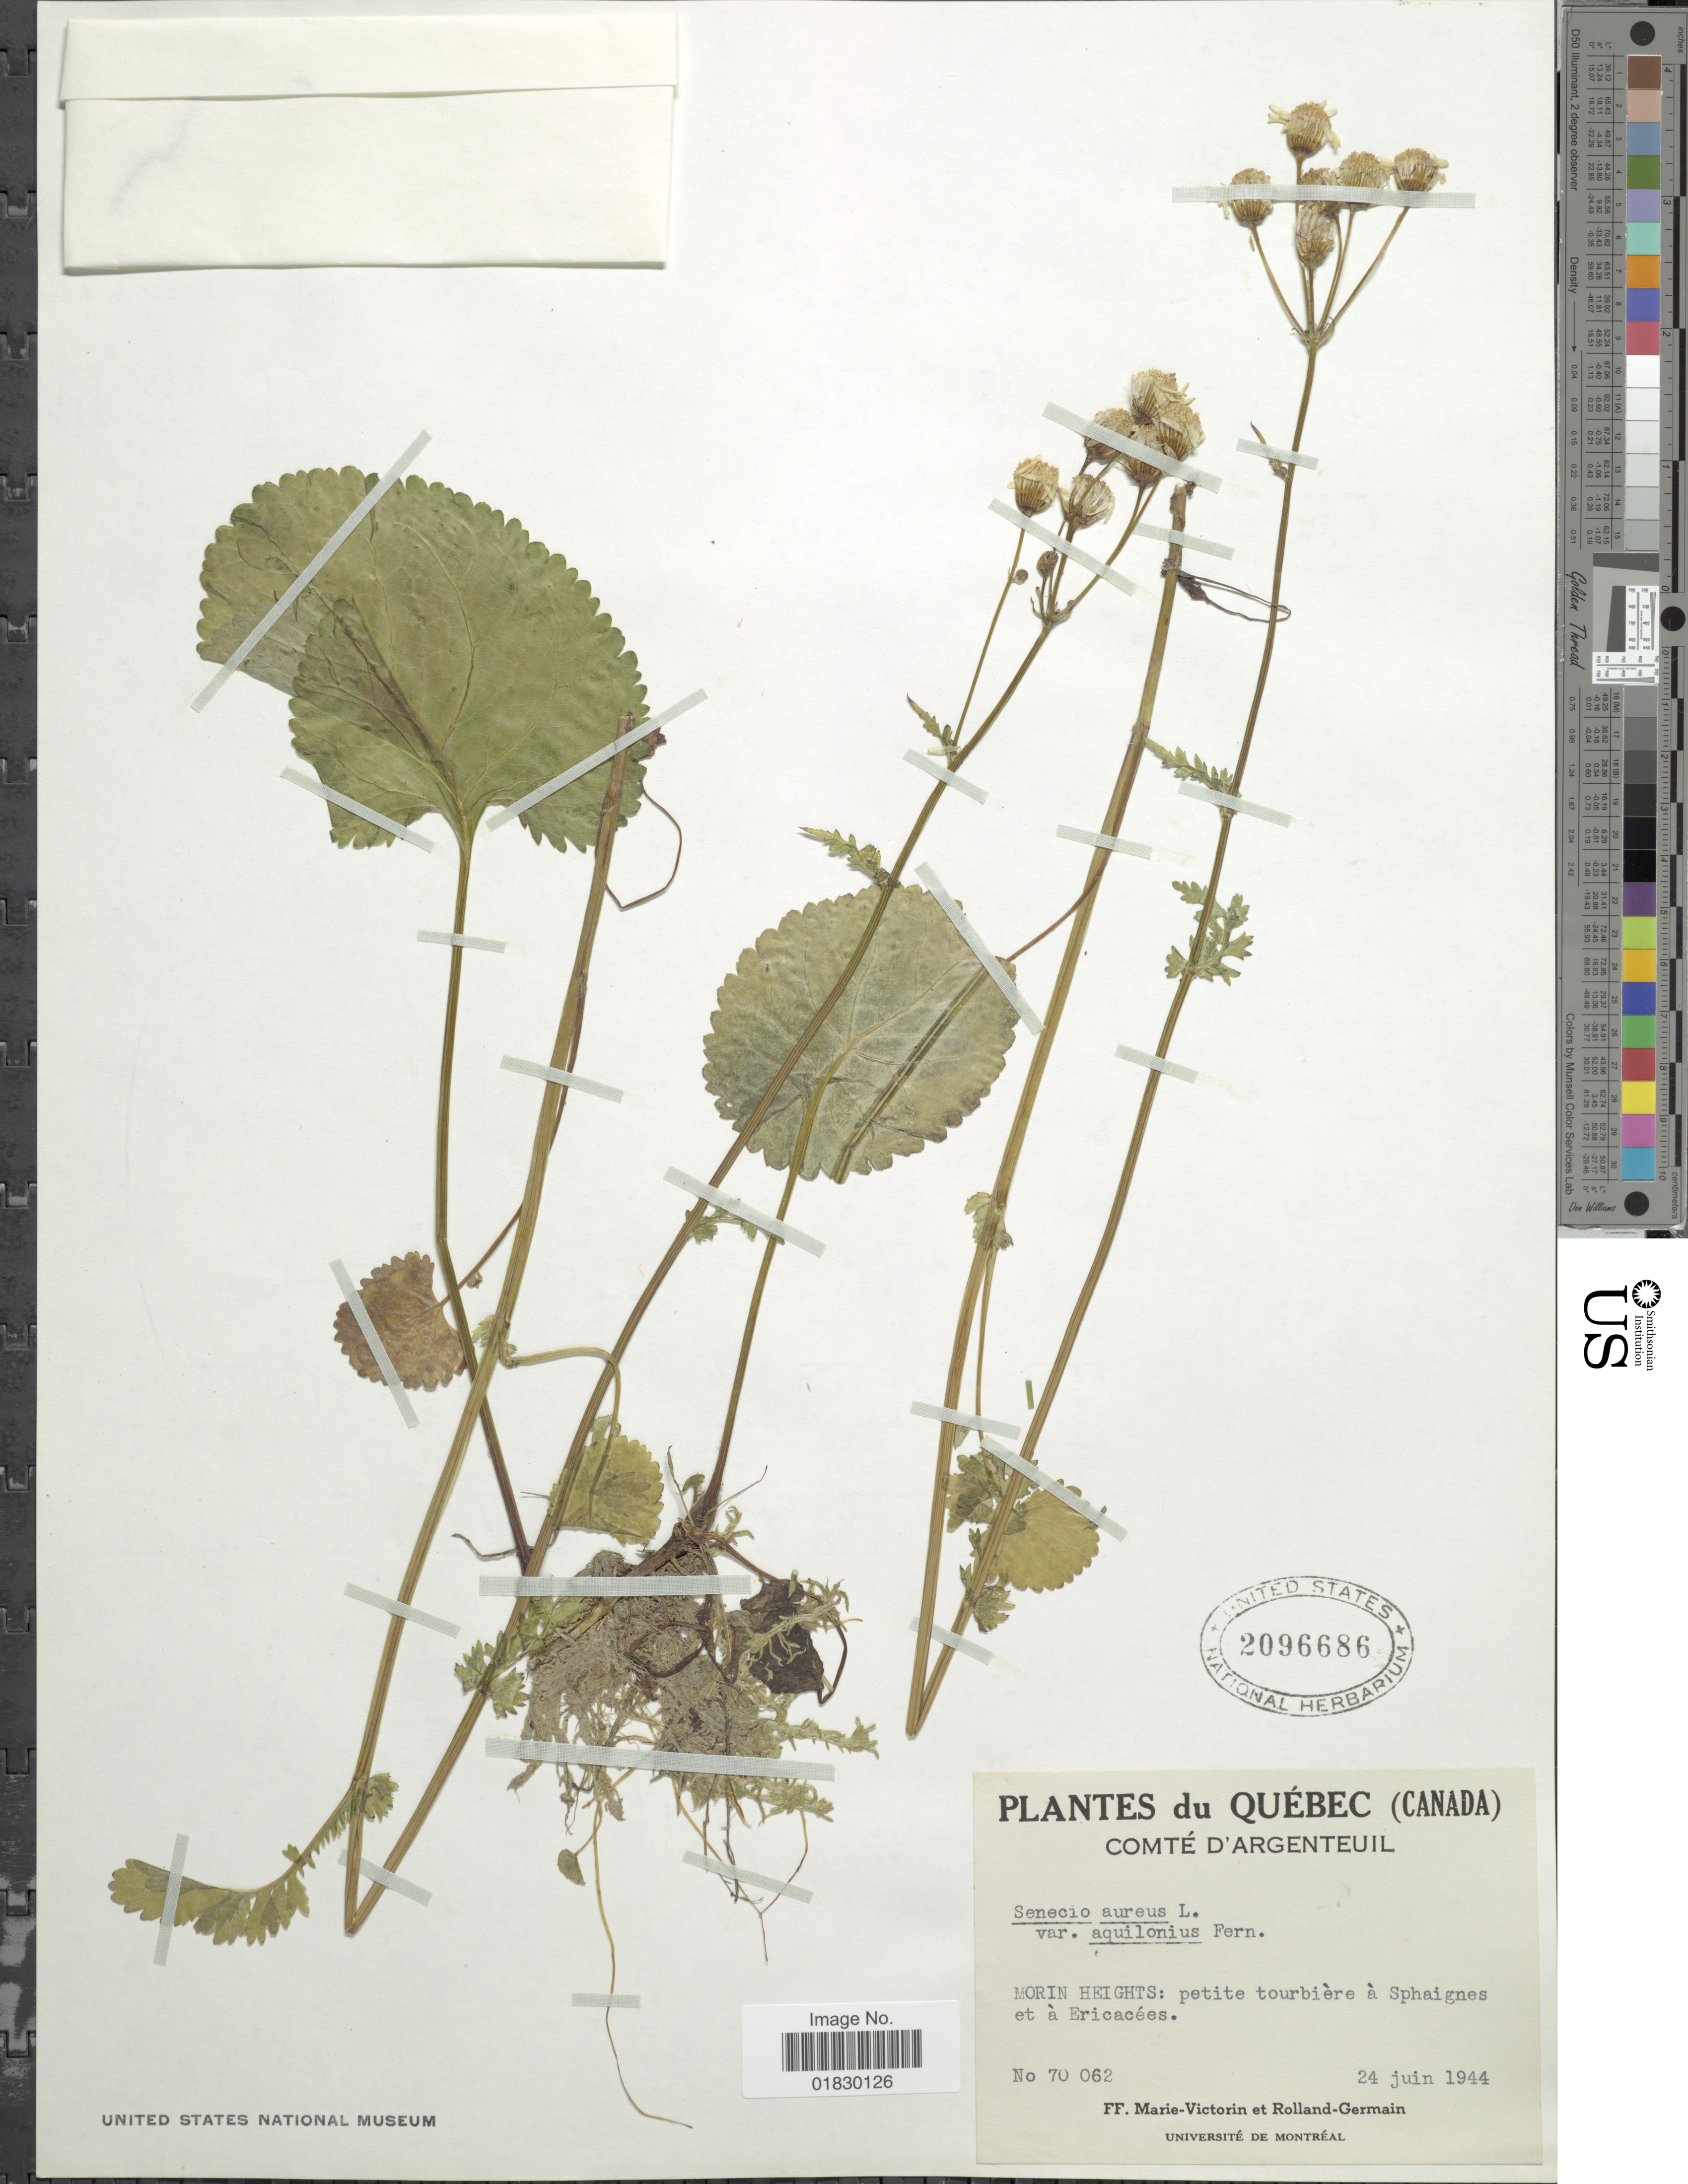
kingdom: Plantae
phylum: Tracheophyta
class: Magnoliopsida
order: Asterales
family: Asteraceae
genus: Packera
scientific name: Packera aurea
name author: (L.) Á. Löve & D. Löve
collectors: F. Marie-Victorin & Rolland-Germain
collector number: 70062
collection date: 1944-06-24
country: Canada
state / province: Quebec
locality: Comte D' Aregenteuil, Morin Heights: petite tourbiere a Sphaignes et a Ericacees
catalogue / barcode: US 2096686